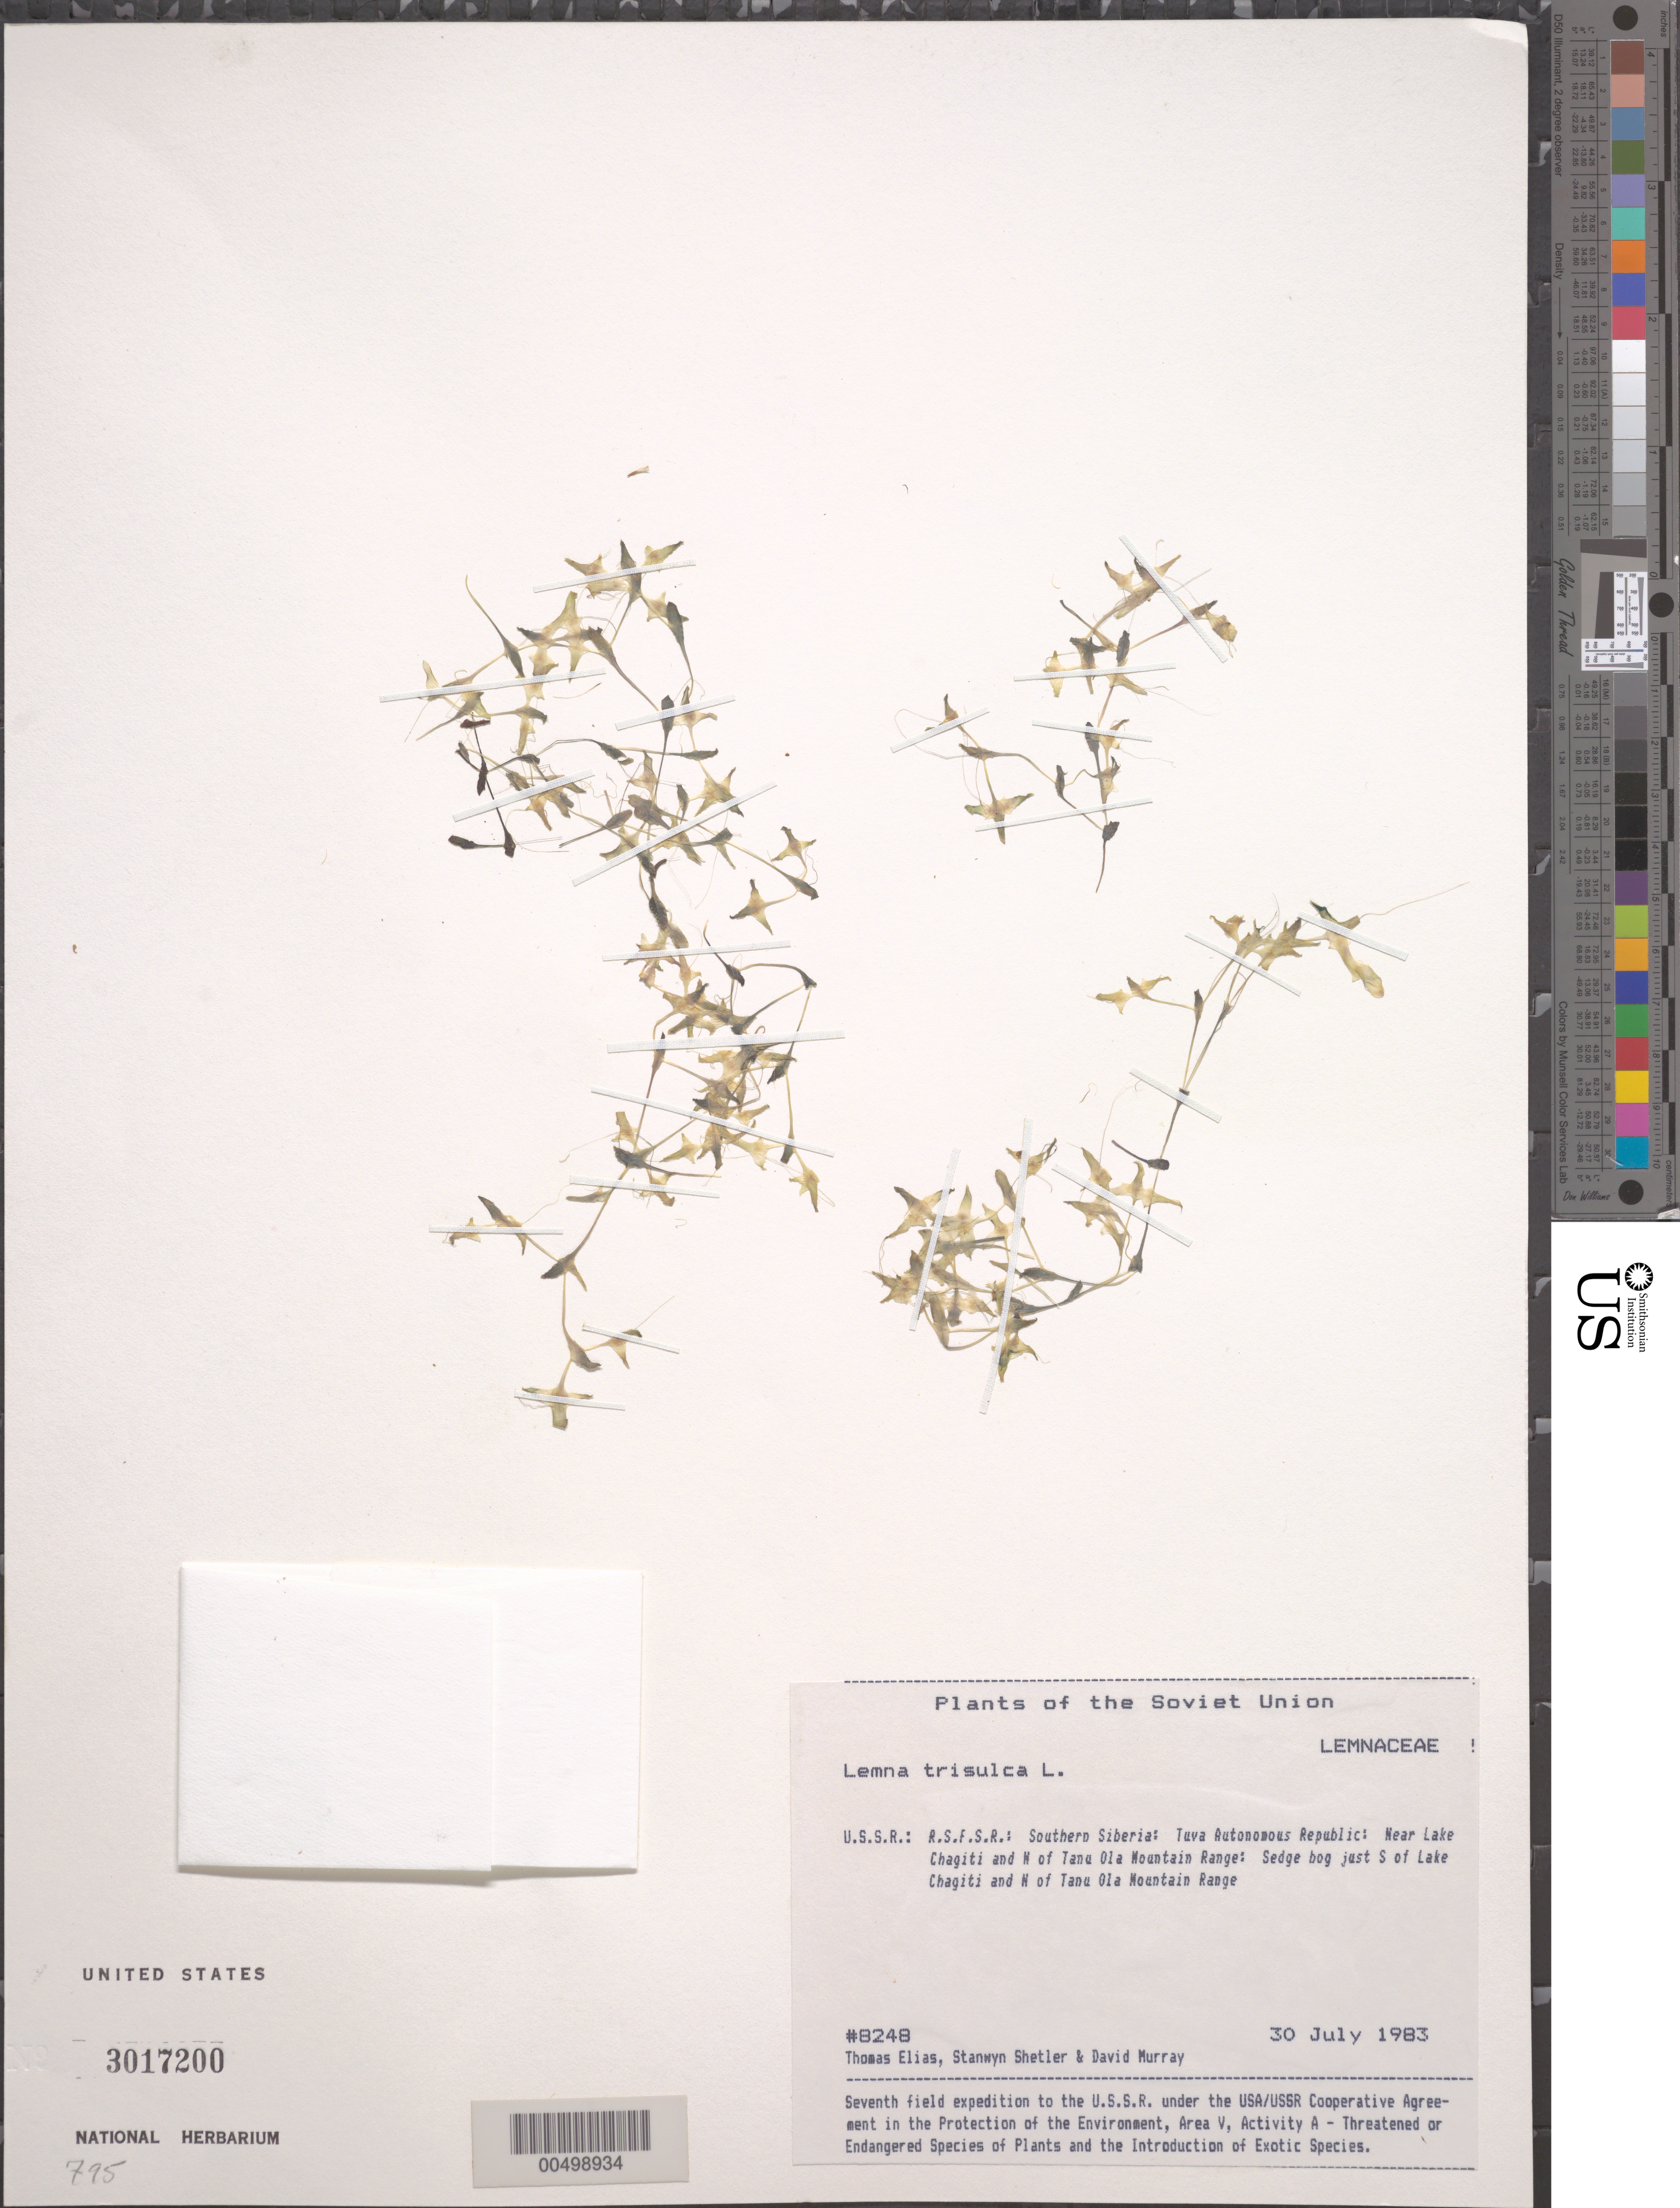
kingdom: Plantae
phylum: Tracheophyta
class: Liliopsida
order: Alismatales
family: Araceae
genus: Lemna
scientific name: Lemna trisulca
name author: L.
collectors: T. Elias, S. Shetler & D. F. Murray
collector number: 8248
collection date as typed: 30 Jul 1983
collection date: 1983-07-30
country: Russian Federation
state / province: Tuva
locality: just S of Lake Chagitai and N of Tannu-Ola Mountain Range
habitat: sedge bog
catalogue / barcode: US 3017200